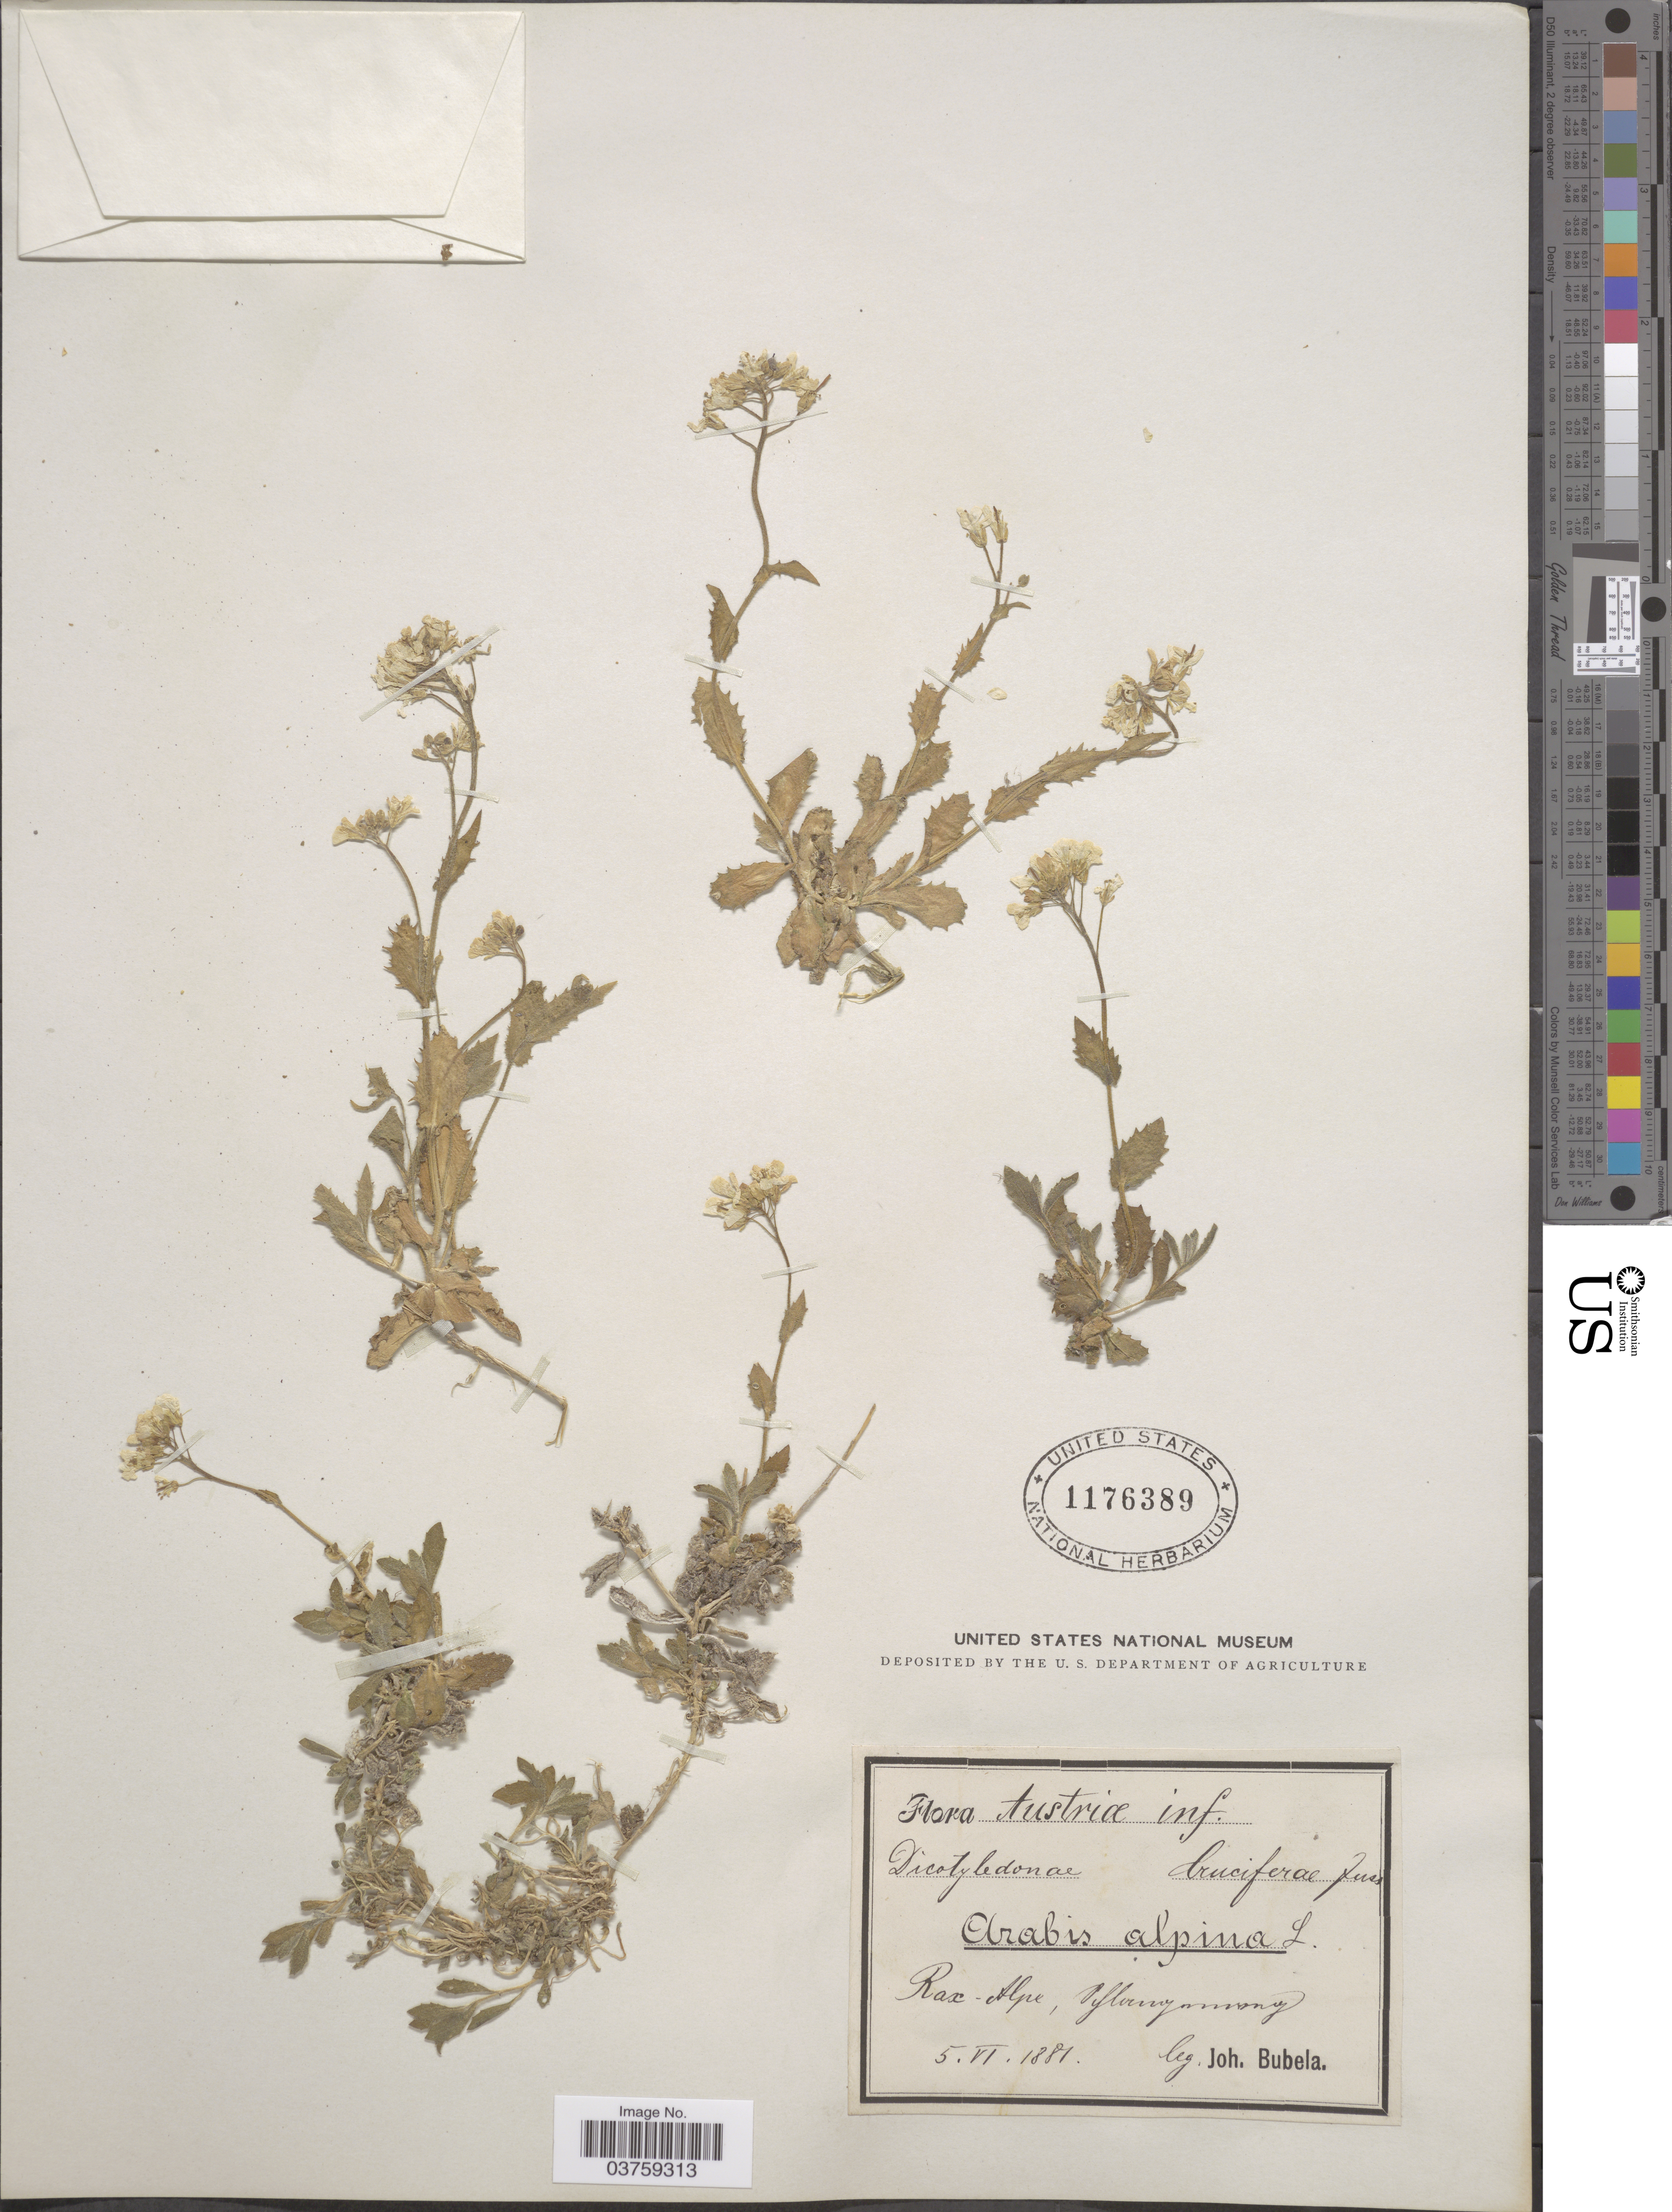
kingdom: Plantae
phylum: Tracheophyta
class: Magnoliopsida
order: Brassicales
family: Brassicaceae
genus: Arabis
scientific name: Arabis alpina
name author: L.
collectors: J. Bubela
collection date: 1881-06-05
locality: Austriæ inf. Rax-Alpe, Pillourmony [interpreted].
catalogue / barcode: US 1176389